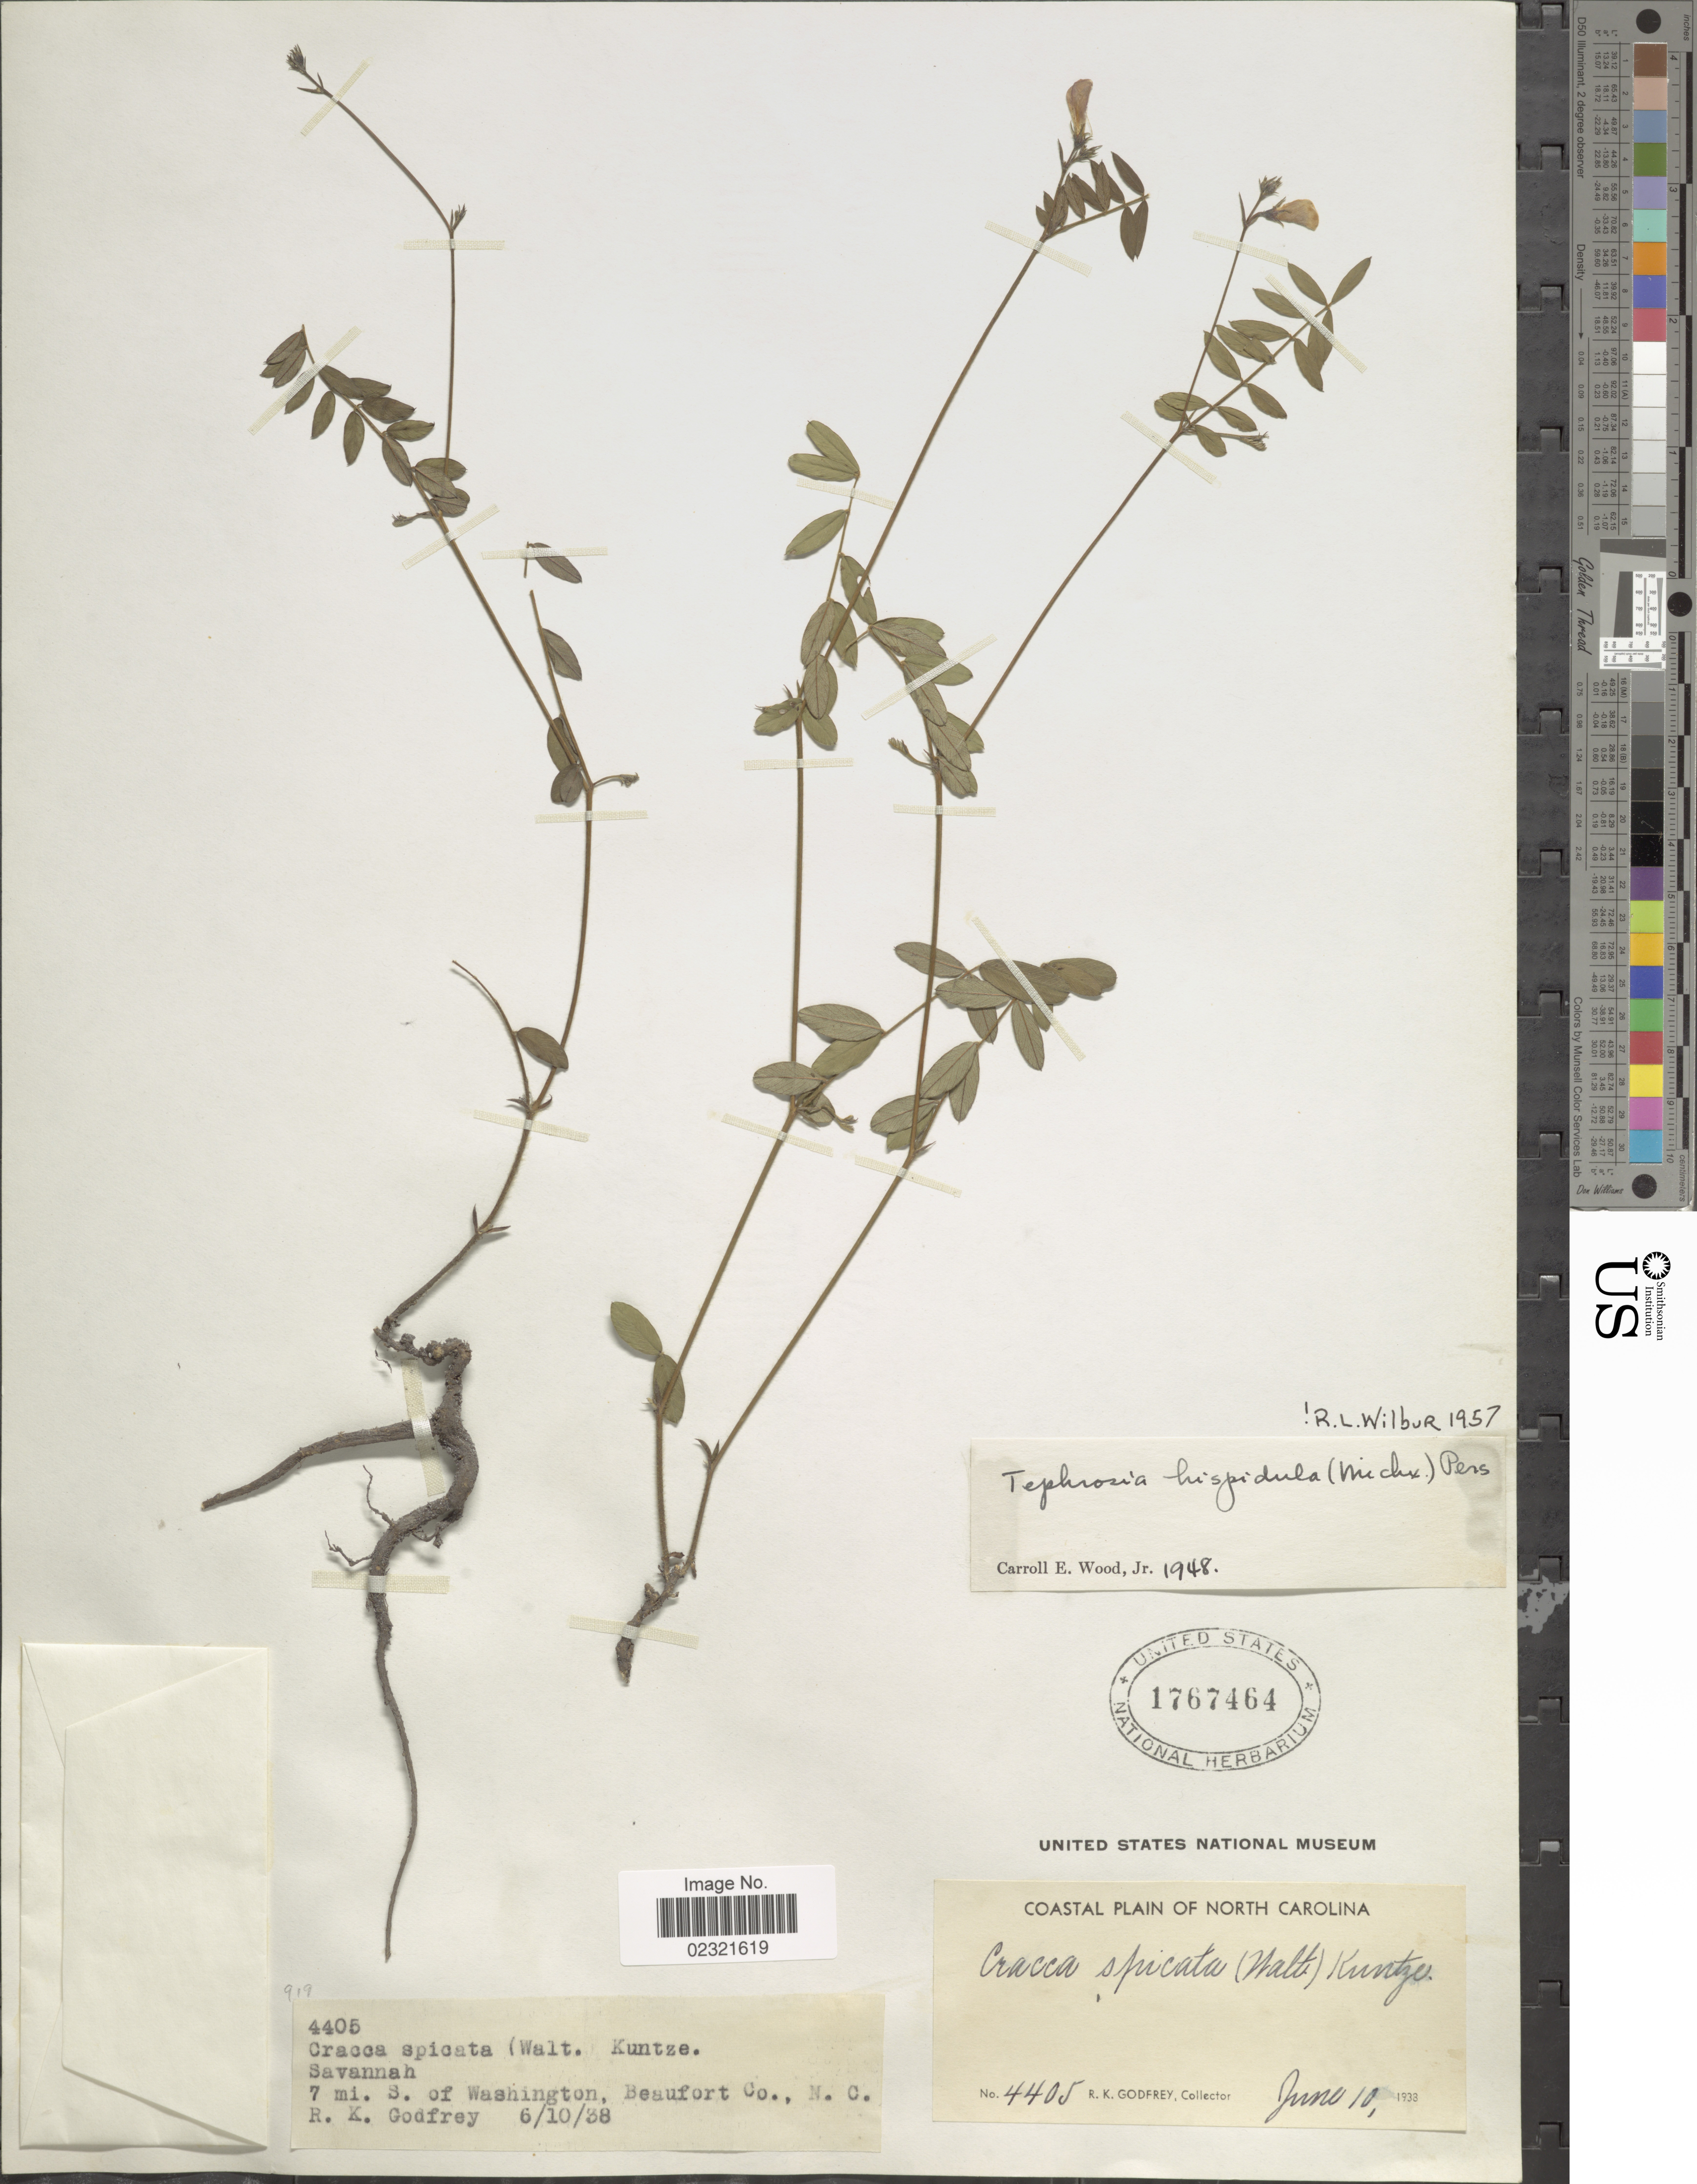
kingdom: Plantae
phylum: Tracheophyta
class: Magnoliopsida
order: Fabales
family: Fabaceae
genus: Tephrosia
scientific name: Tephrosia hispidula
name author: (Michx.) Pers.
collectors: R. K. Godfrey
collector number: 4405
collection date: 1938-06-10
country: United States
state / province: North Carolina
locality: Coastal Plain of North Carolina, Savannah, 7 mi S of Washignton, Beaufort Co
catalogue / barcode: US 1767464